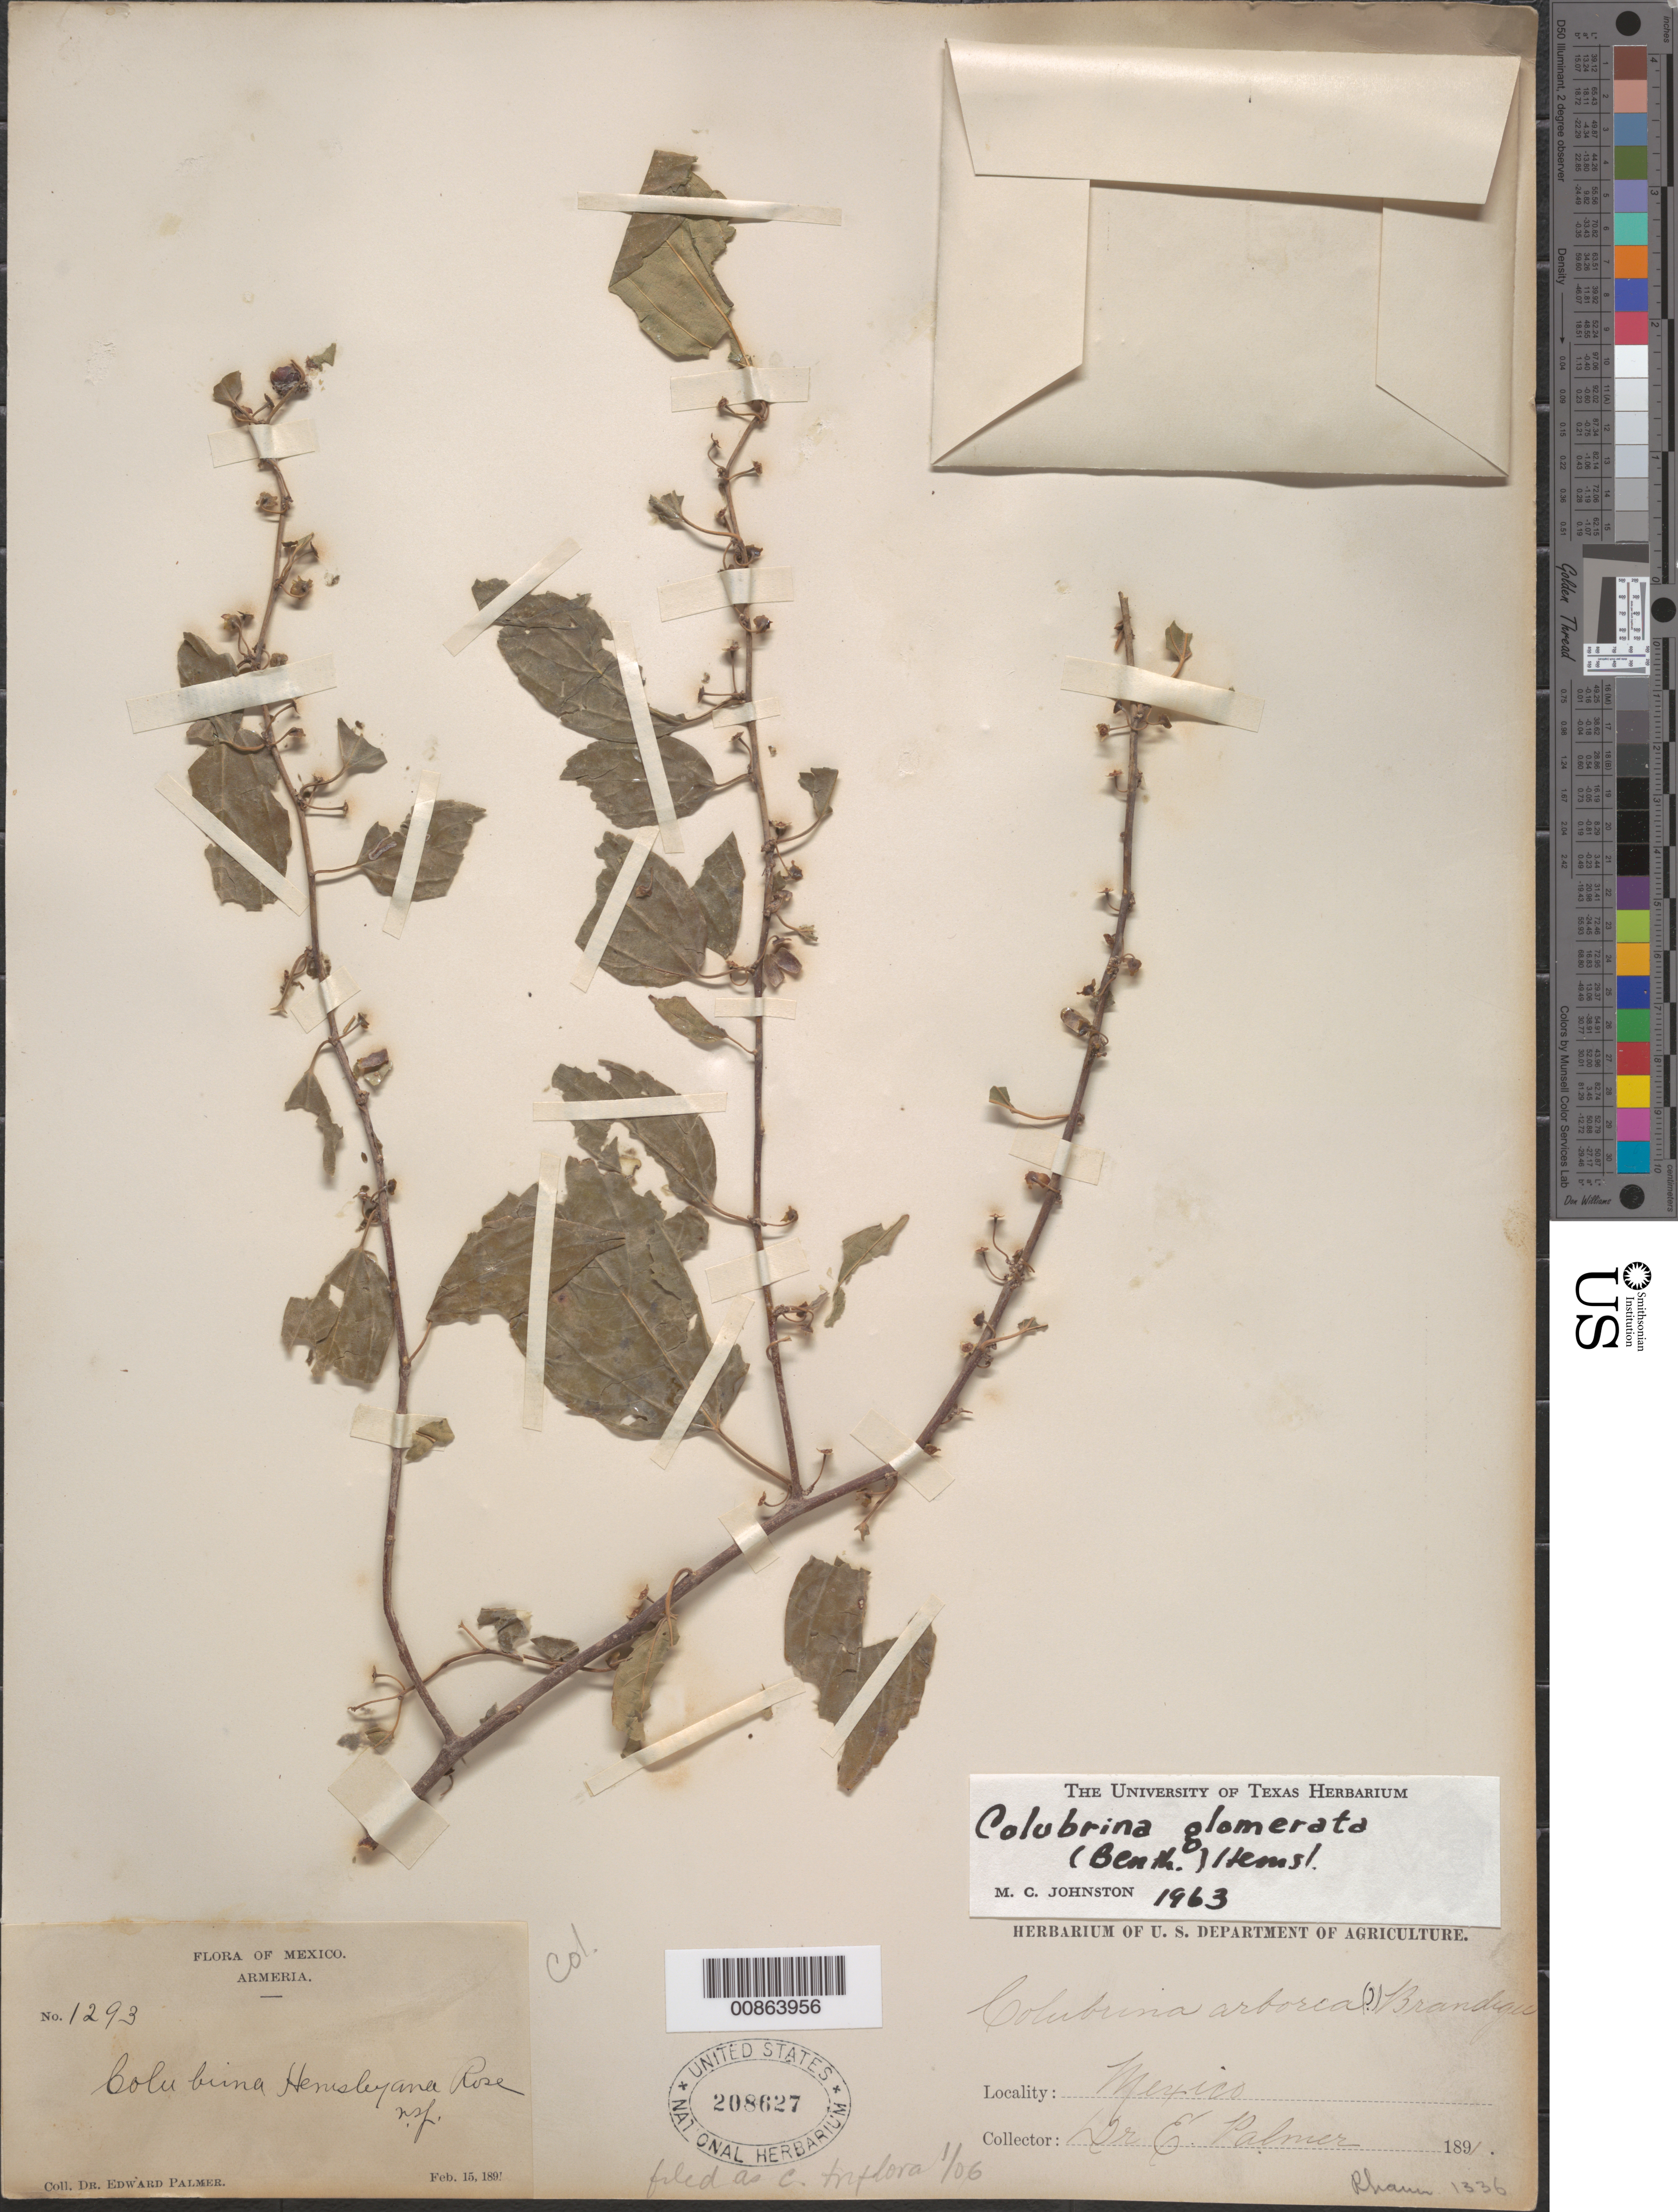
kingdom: Plantae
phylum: Tracheophyta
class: Magnoliopsida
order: Rosales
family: Rhamnaceae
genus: Colubrina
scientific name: Colubrina triflora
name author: Brongn. ex Sweet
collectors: E. Palmer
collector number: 1293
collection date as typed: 15 Feb 1891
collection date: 1891-02-15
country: Mexico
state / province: Colima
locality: Armeria, Colima.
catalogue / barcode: US 208627